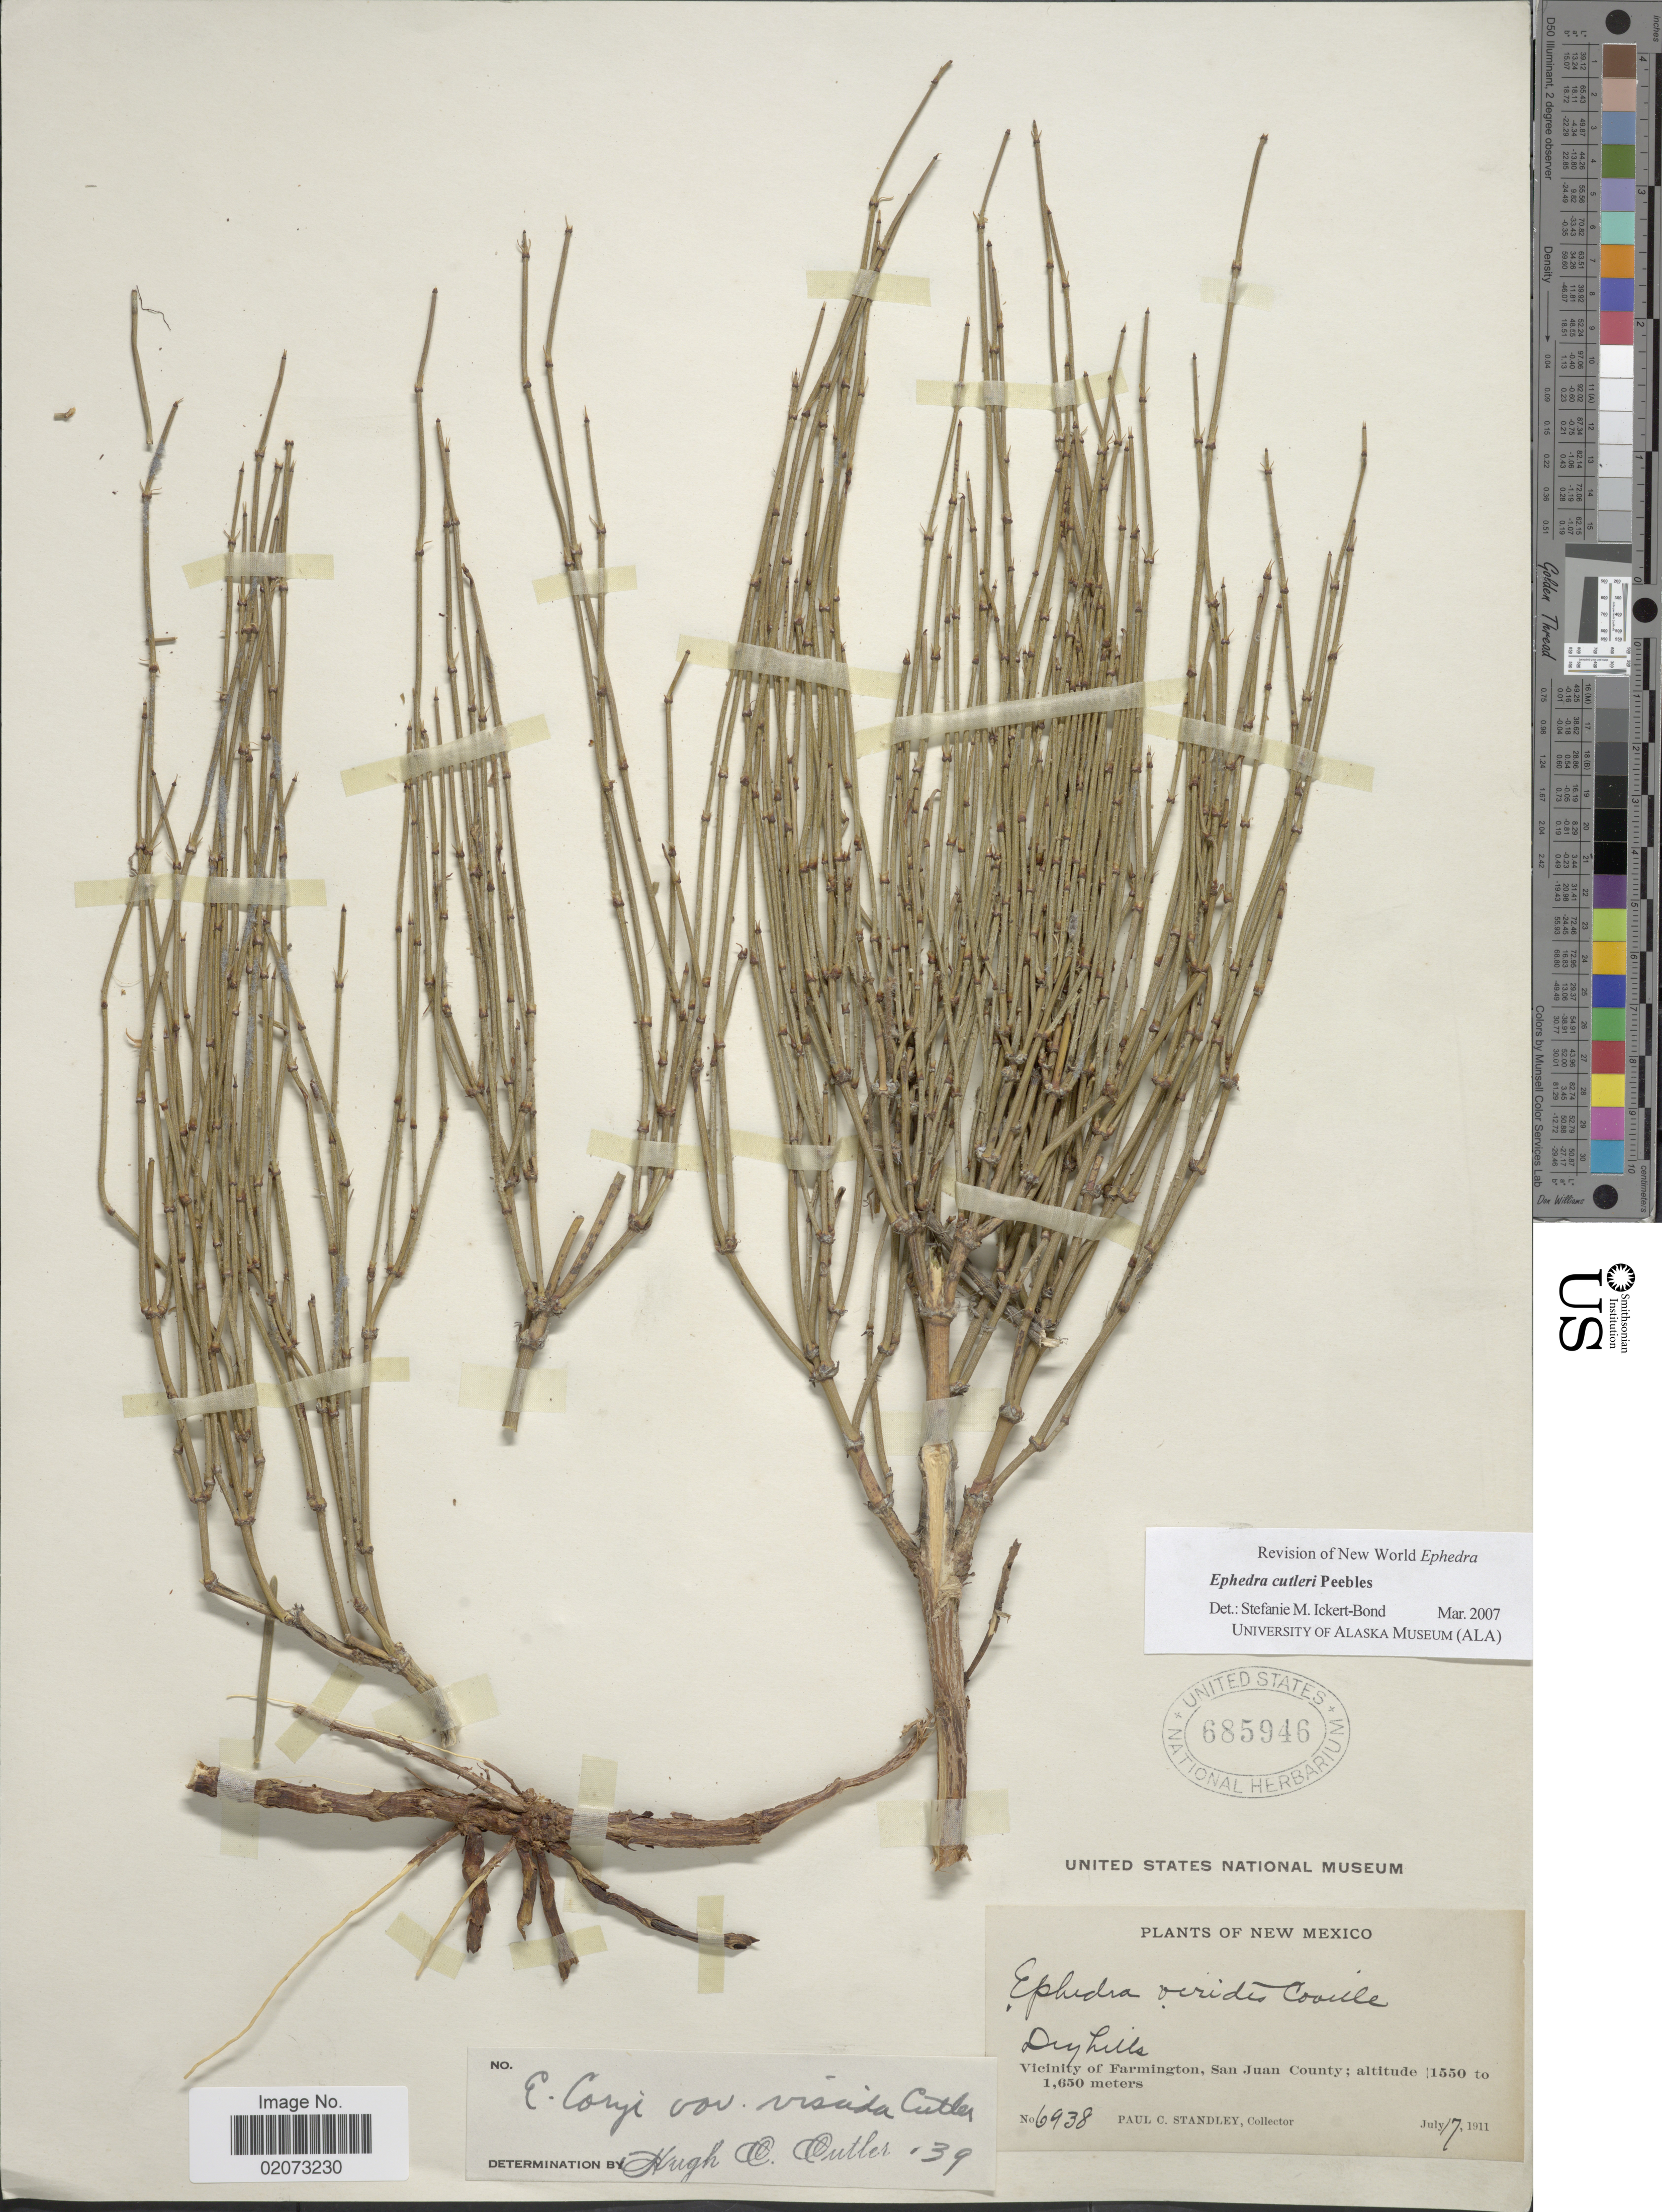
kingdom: Plantae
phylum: Tracheophyta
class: Gnetopsida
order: Ephedrales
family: Ephedraceae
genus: Ephedra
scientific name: Ephedra cutleri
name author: Peebles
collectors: P. C. Standley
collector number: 6938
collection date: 1911-07-17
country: United States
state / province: New Mexico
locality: Vicinity of Farmington, San Juan County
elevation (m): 1550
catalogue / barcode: US 685946